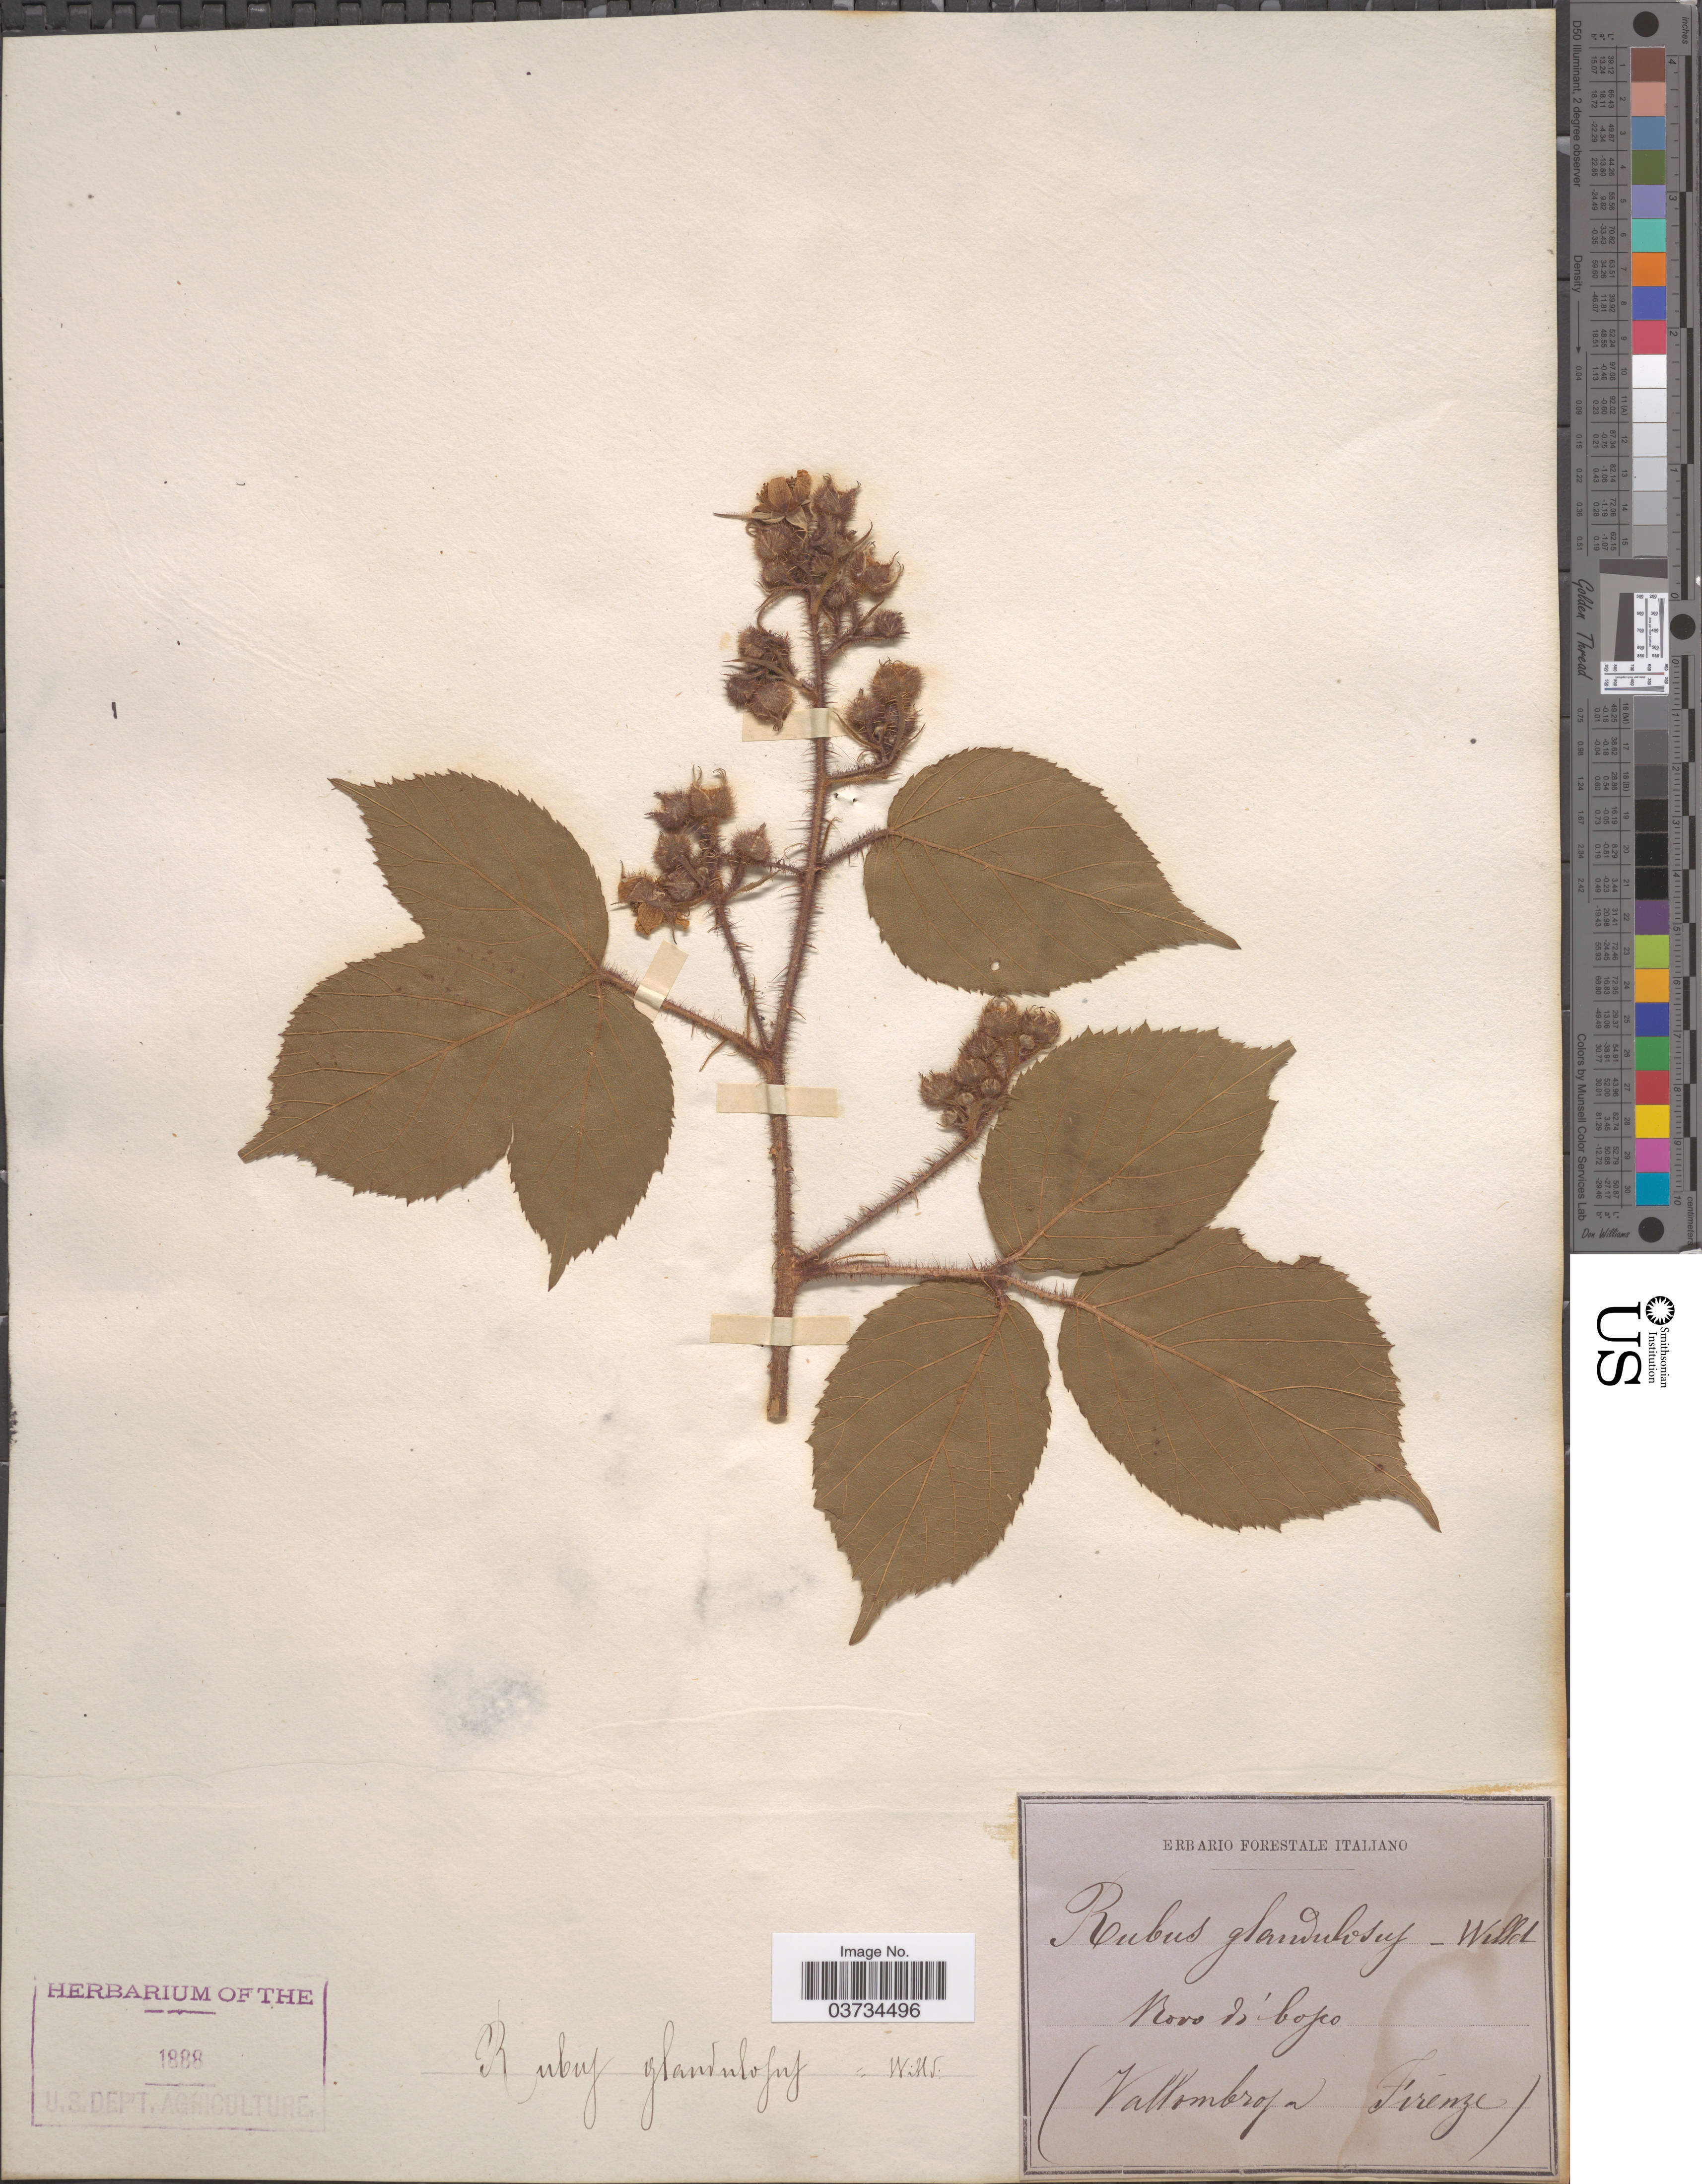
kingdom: Plantae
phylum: Tracheophyta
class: Magnoliopsida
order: Rosales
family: Rosaceae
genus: Rubus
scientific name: Rubus glandulosus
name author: Bellardi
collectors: Ex herb. Forestale Italiano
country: Italy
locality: Rovo di' bosco.